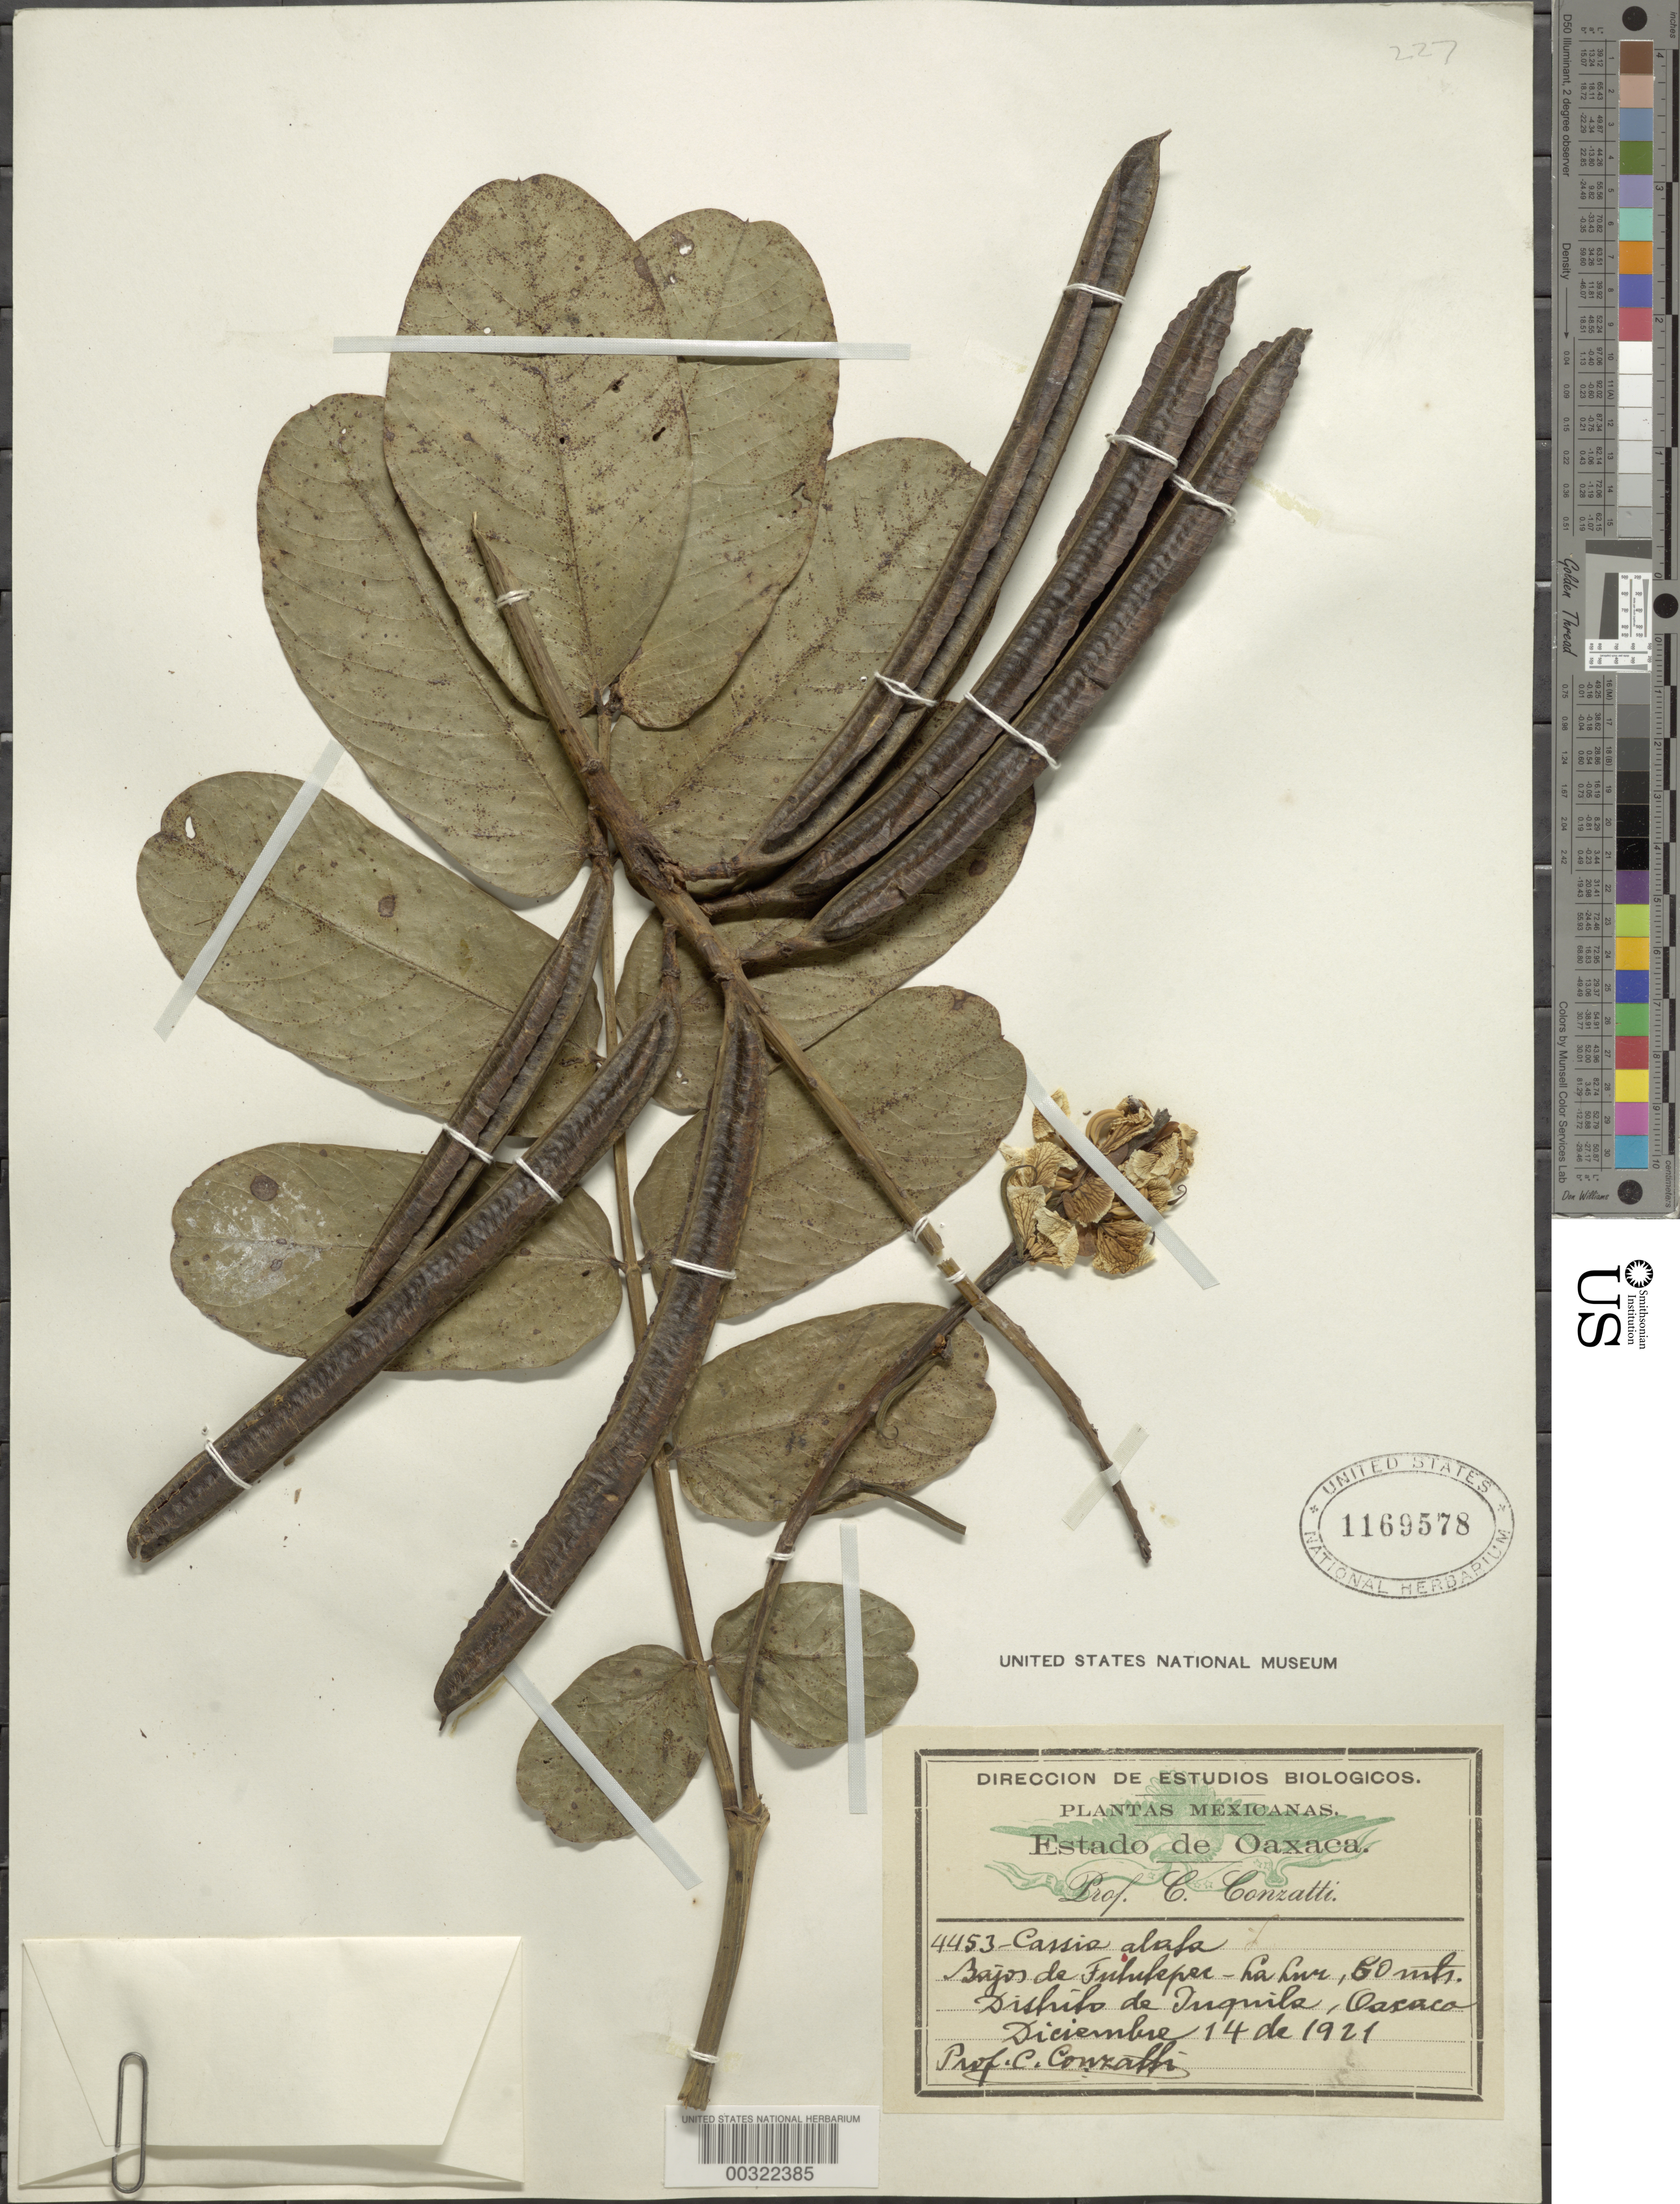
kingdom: Plantae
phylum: Tracheophyta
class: Magnoliopsida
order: Fabales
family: Fabaceae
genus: Senna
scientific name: Senna alata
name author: (L.) Roxb.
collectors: C. Conzatti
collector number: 4453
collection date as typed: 14 Dec 1921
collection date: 1921-12-14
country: Mexico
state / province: Oaxaca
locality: Tuquils mun. (?), bajor de fututepec - la lur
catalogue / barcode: US 1169578